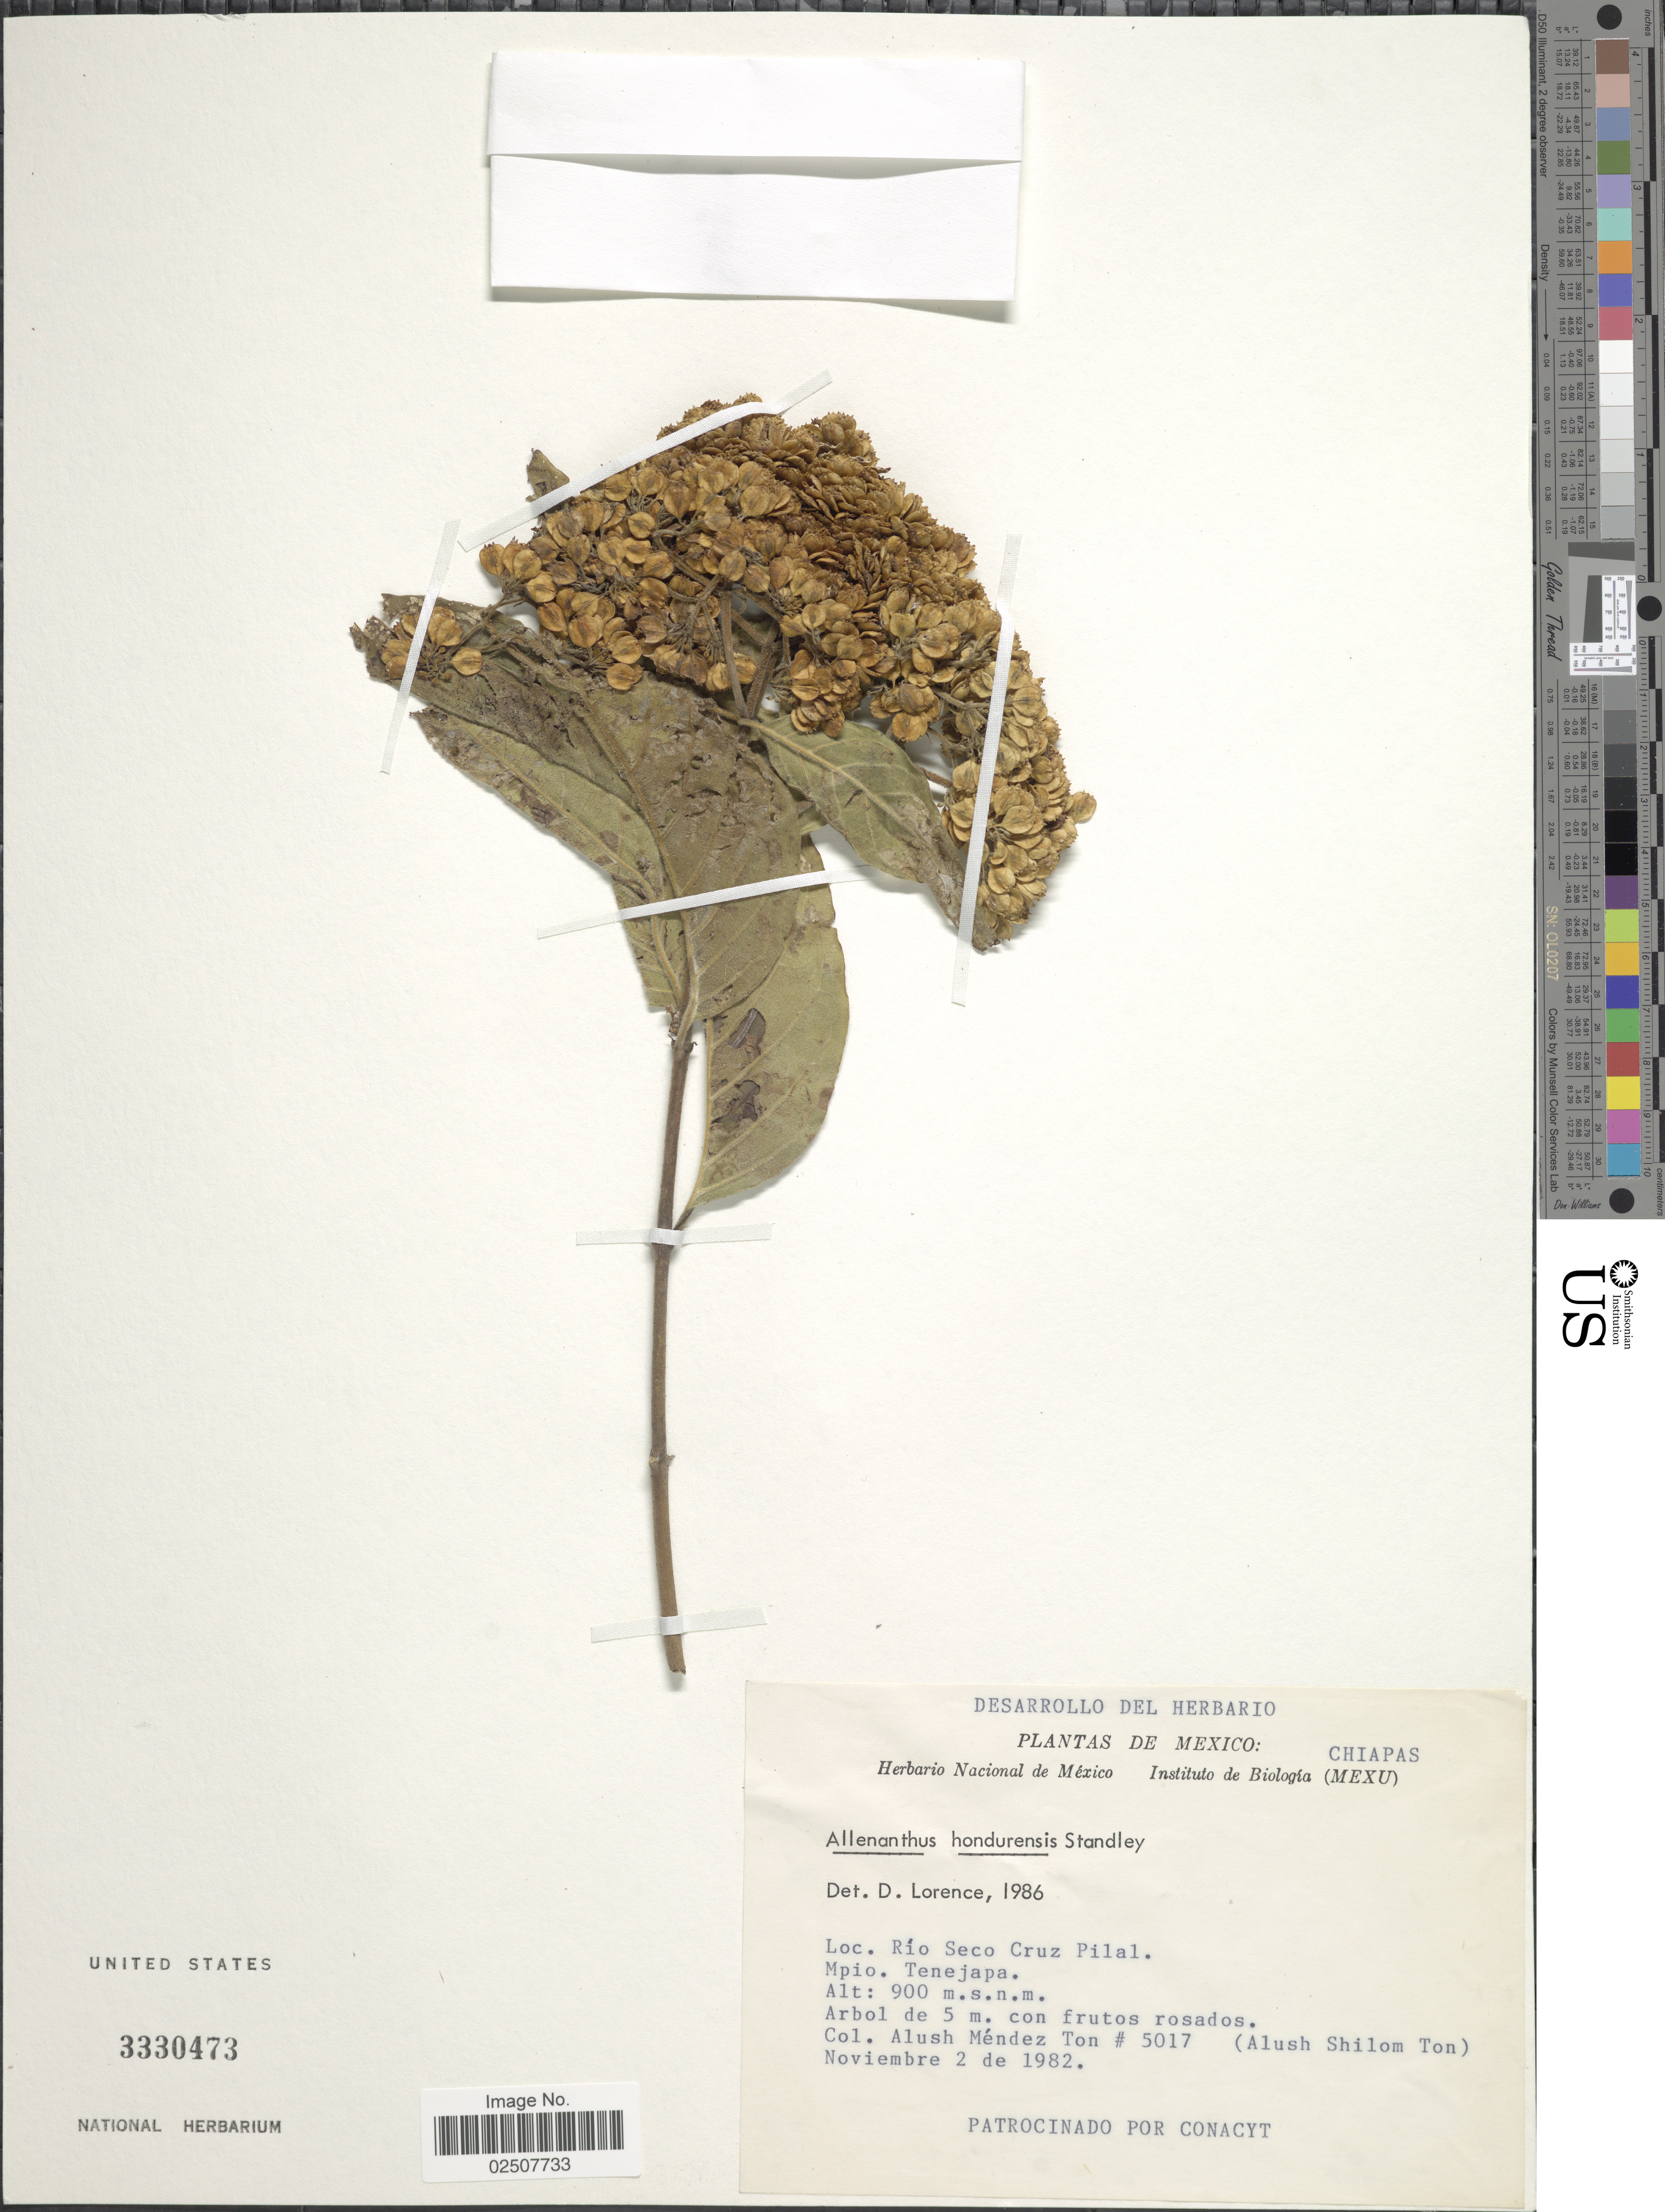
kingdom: Plantae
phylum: Tracheophyta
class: Magnoliopsida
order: Gentianales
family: Rubiaceae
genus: Allenanthus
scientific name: Allenanthus hondurensis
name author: Standl.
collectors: A. M. Ton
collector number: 5017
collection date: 1982-11-02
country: Mexico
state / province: Chiapas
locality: Río Seco Cruz Pilal, Mpio. Tenejapa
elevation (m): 900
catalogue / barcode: US 3330473